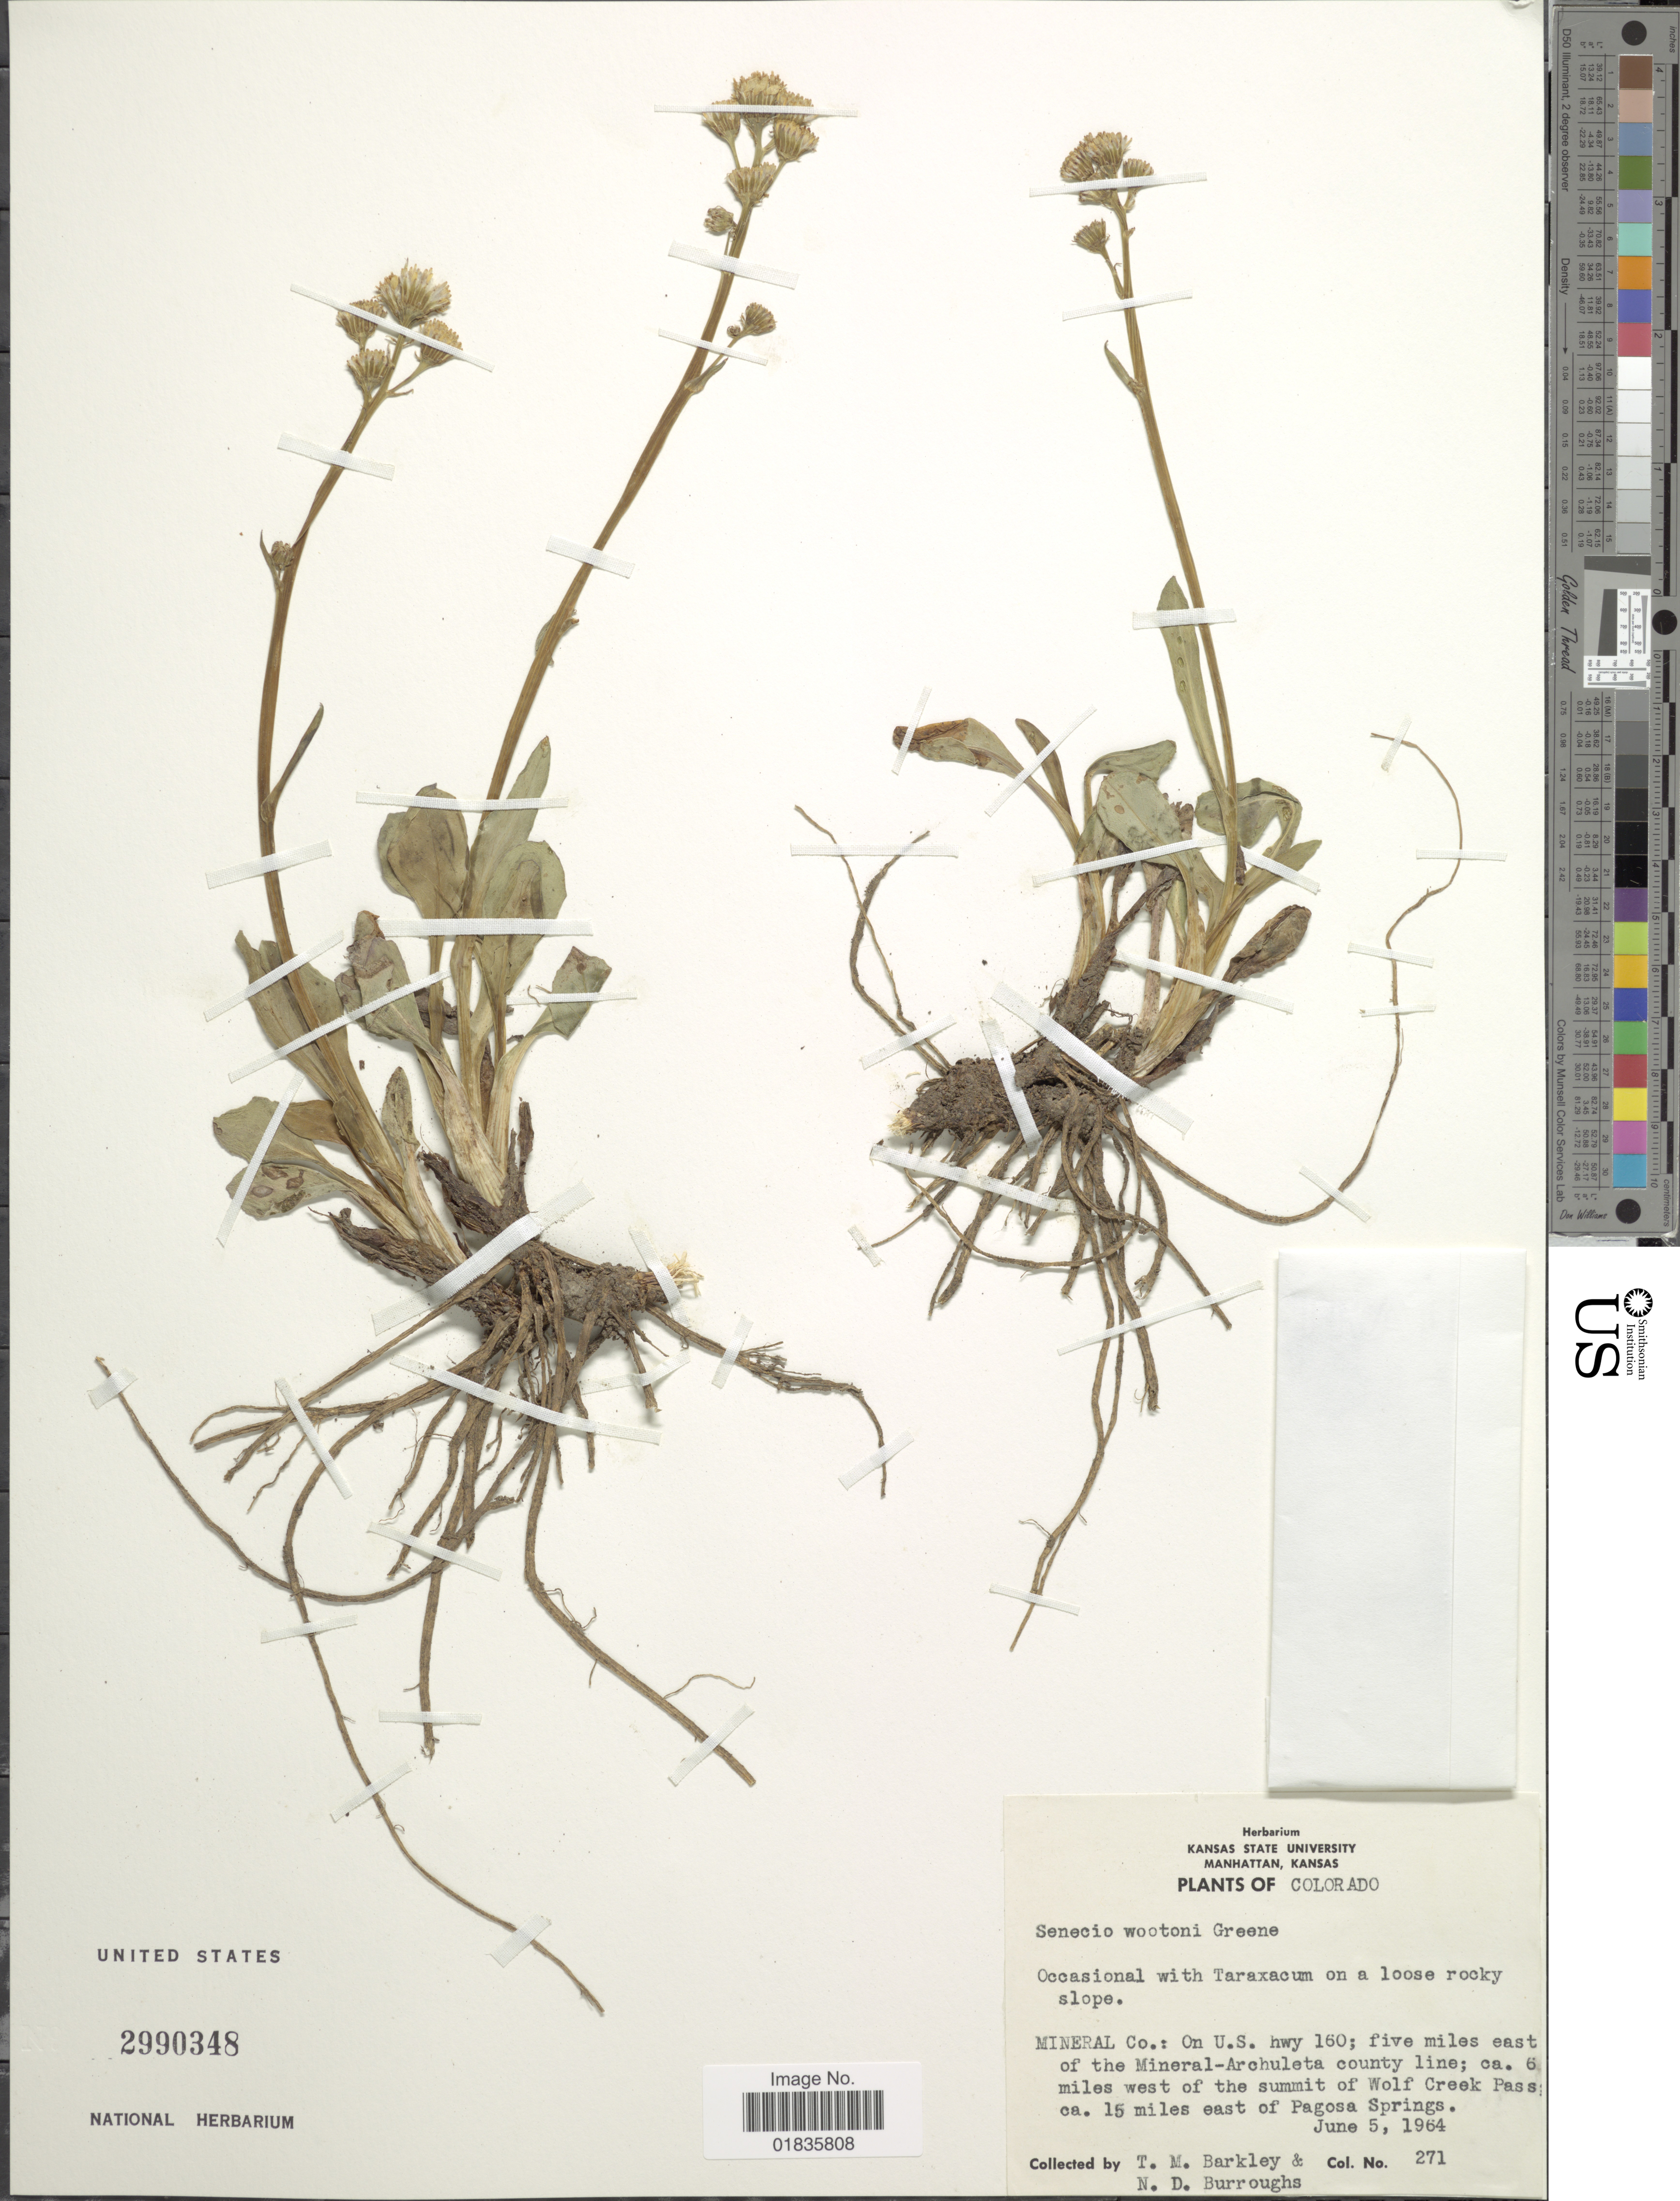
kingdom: Plantae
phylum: Tracheophyta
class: Magnoliopsida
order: Asterales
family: Asteraceae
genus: Senecio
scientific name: Senecio wootonii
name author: Greene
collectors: T. M. Barkley & N. Burroughs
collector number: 271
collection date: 1964-06-05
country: United States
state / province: Colorado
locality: Occasional on a loose rocky slope, Mineral Co.: On U.S. hwy 160; five miles east of the Mineral-Archuleta county line; ca. 6 miles west of the summit of Wolf Creek Pass, ca. 15 miles east of Pagosa Springs.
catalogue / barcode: US 2990348